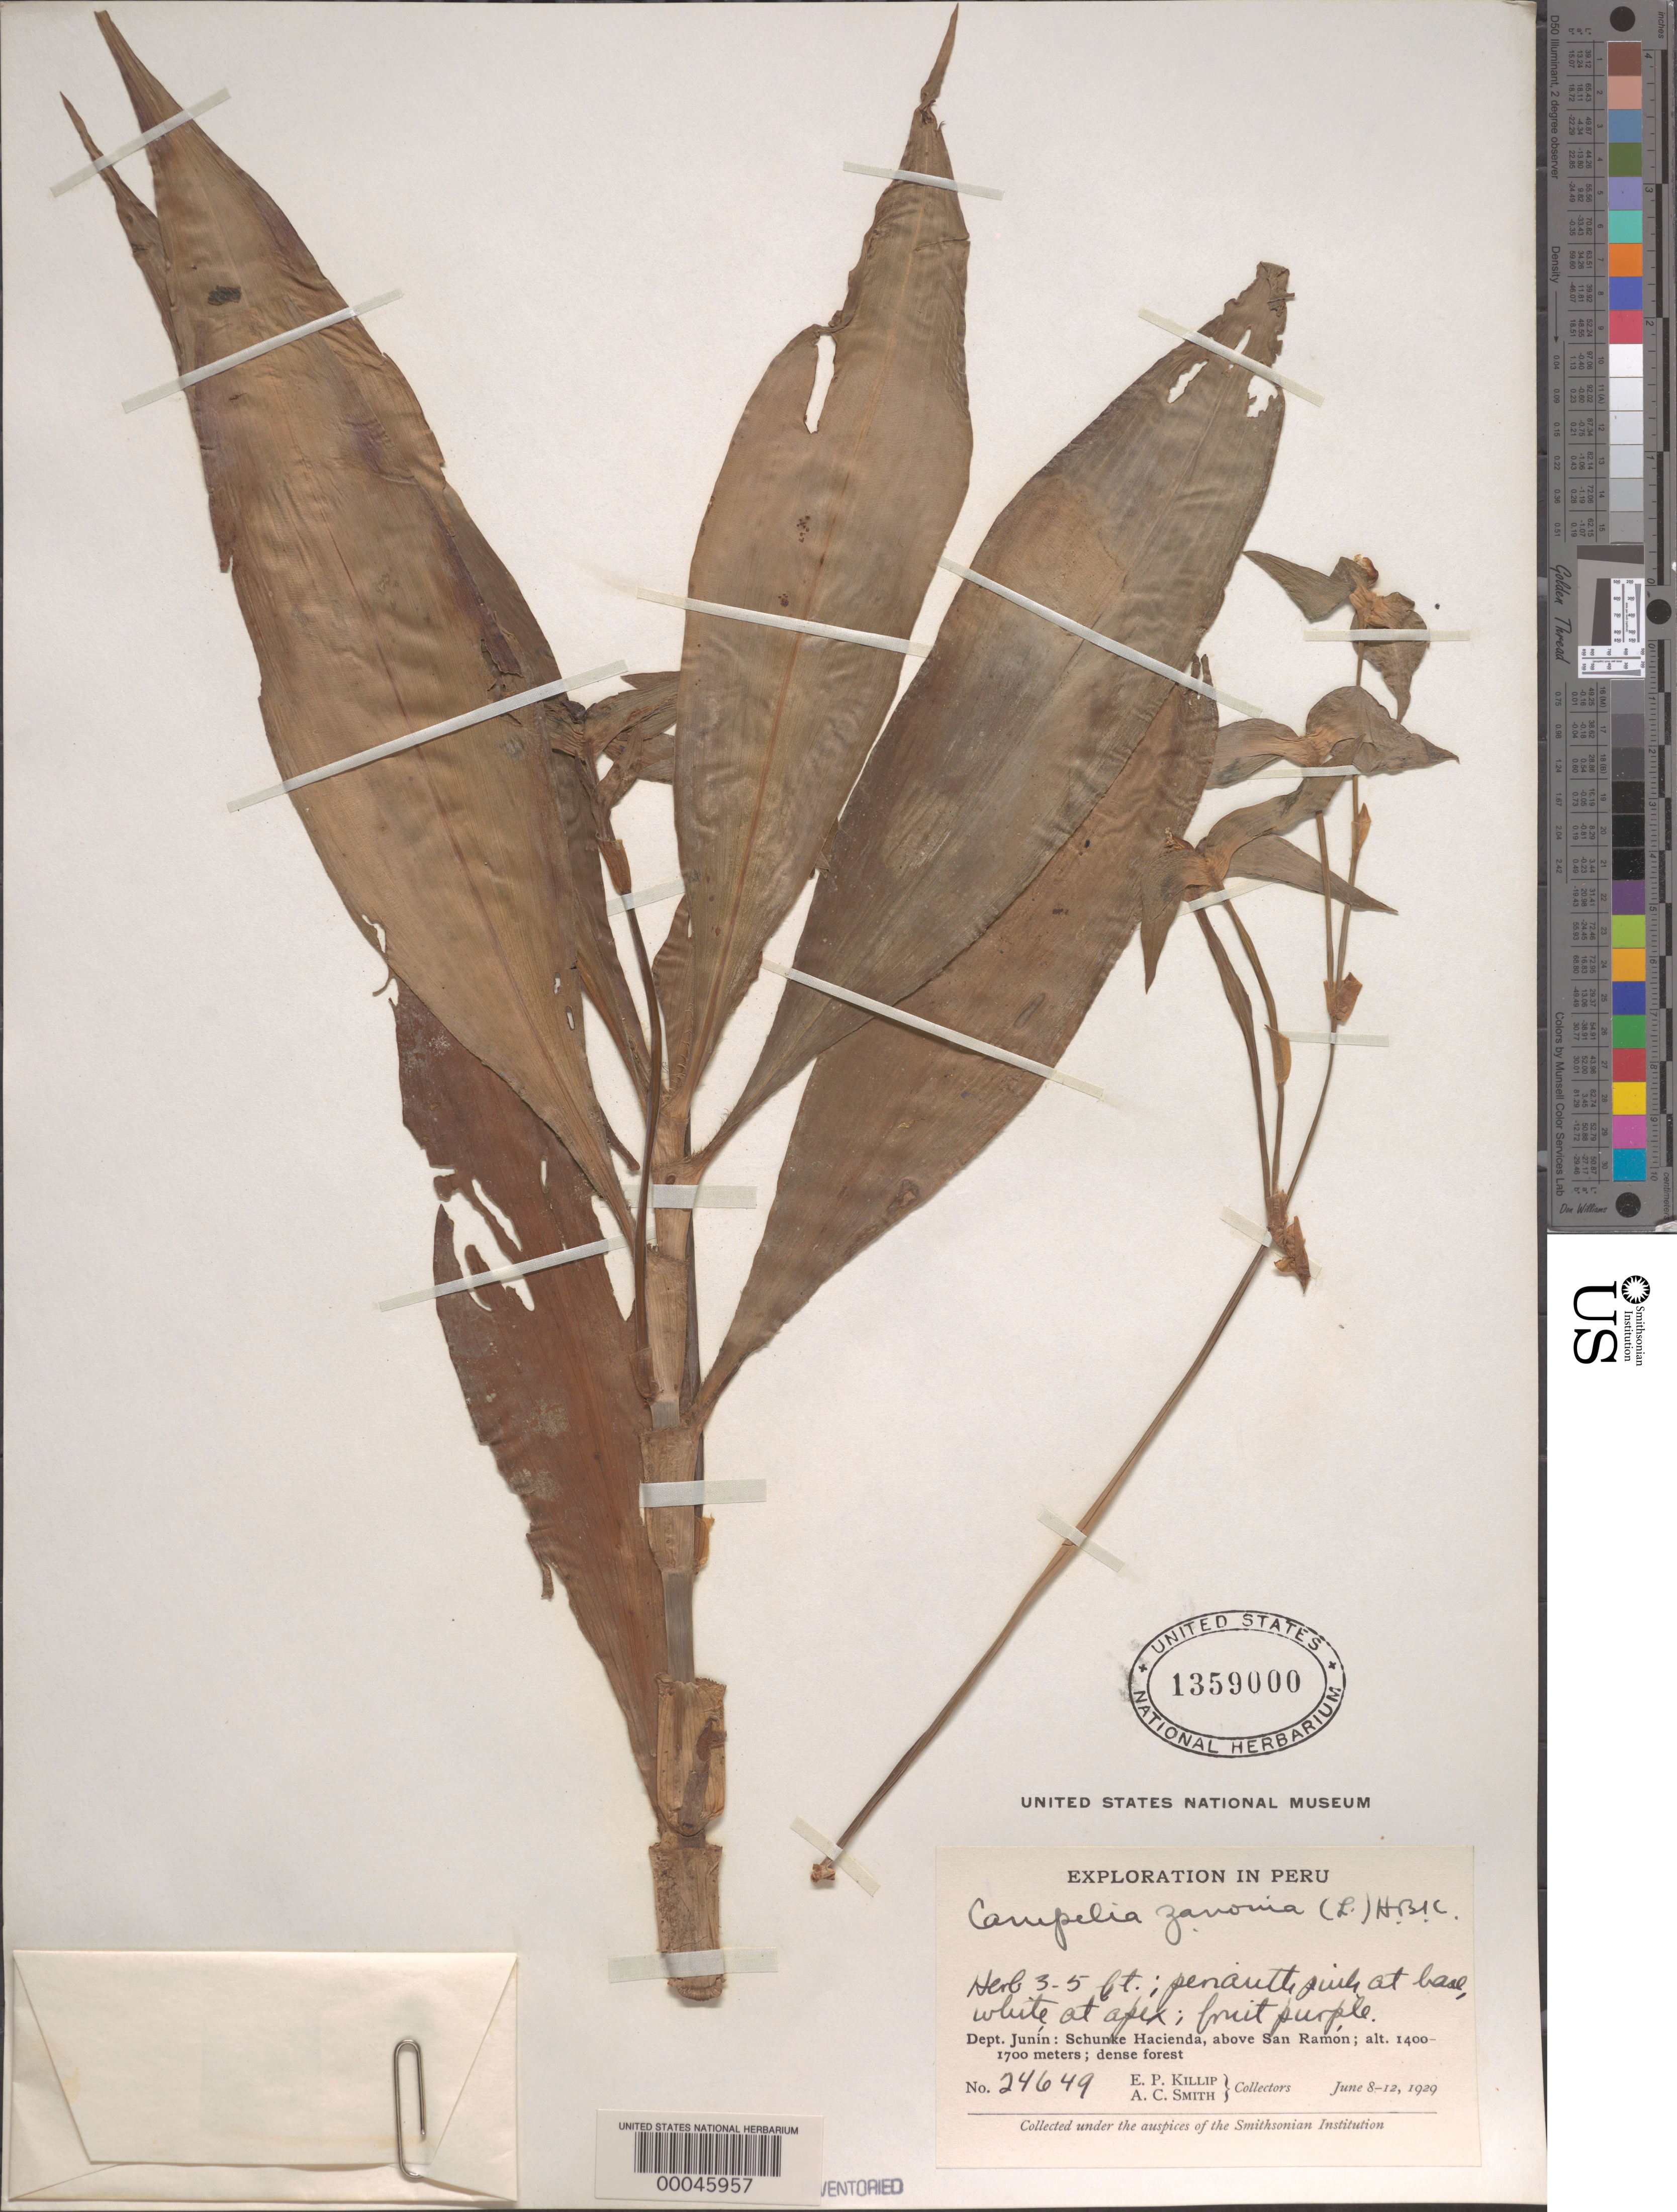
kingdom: Plantae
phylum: Tracheophyta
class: Liliopsida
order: Commelinales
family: Commelinaceae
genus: Tradescantia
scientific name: Tradescantia zanonia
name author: (L.) Sw.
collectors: E. P. Killip & A. C. Smith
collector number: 24649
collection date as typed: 08 Jun 1929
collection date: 1929-06-08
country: Peru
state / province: Junín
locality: Above san ramon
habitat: Dense forest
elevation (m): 1400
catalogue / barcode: US 1359000